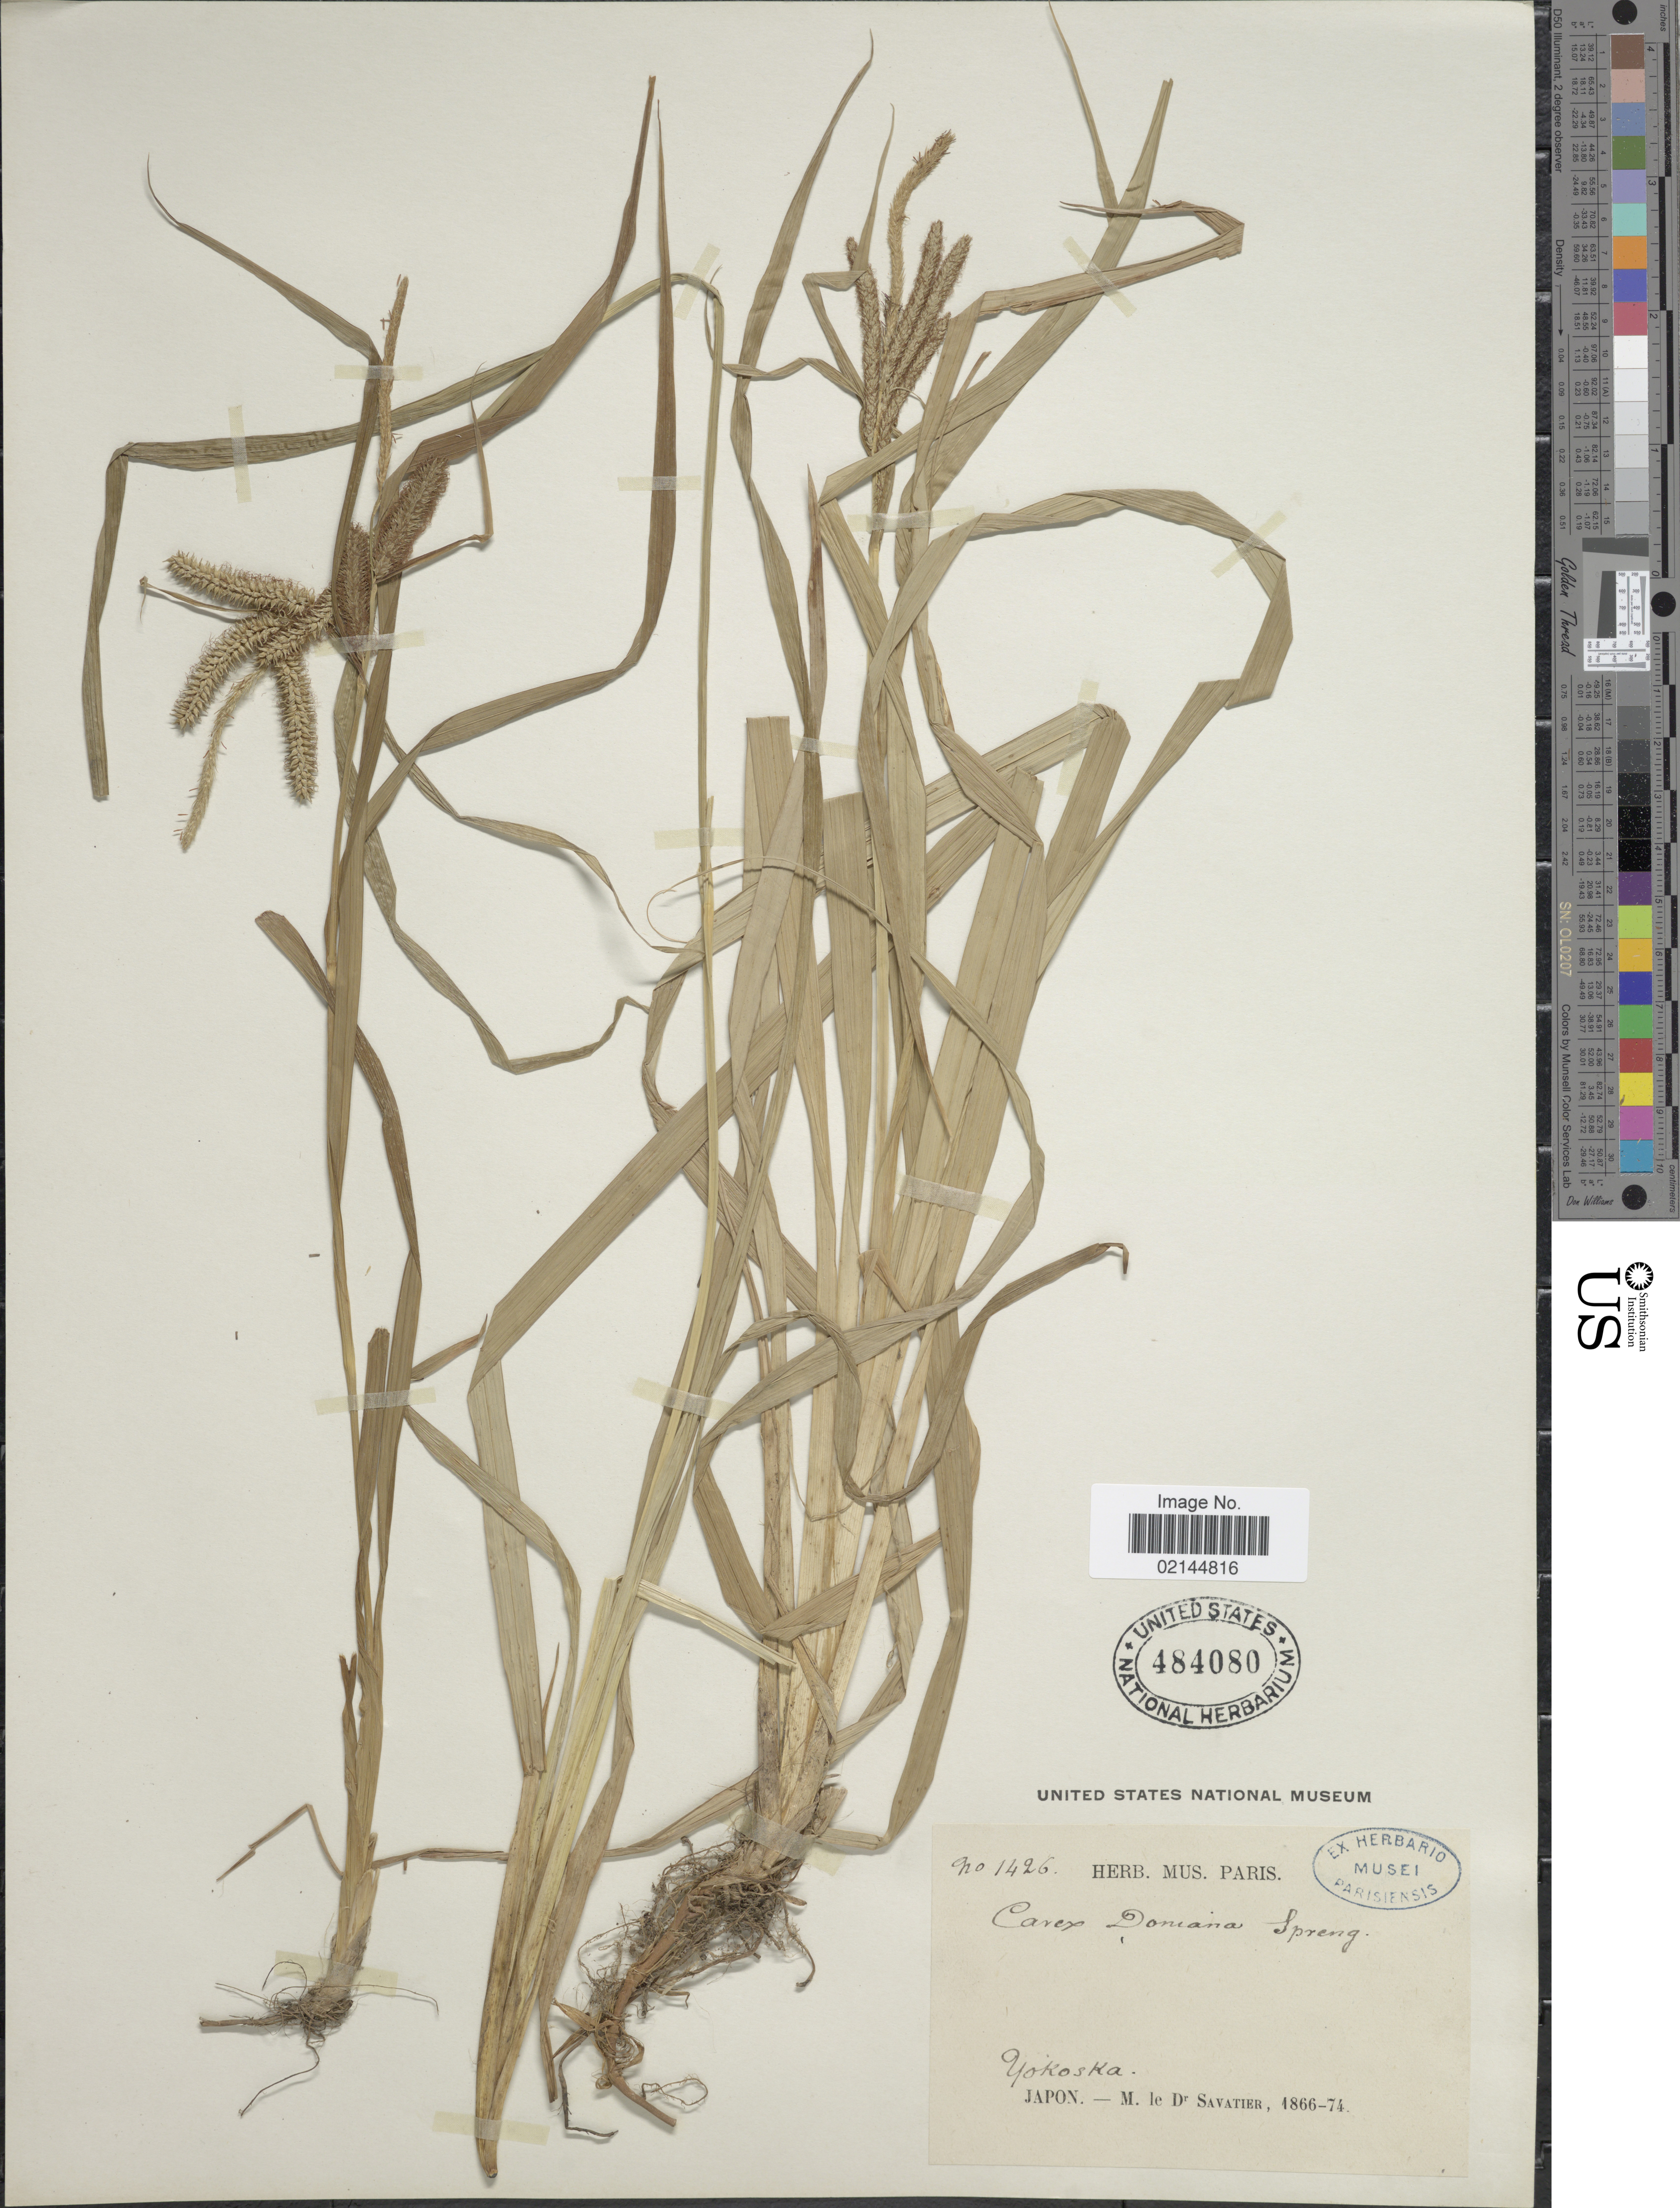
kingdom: Plantae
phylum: Tracheophyta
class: Liliopsida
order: Poales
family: Cyperaceae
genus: Carex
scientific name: Carex japonica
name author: Thunb.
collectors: Savatier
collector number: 1426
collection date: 1866/1874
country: Japan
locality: Yokoska. Japon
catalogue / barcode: US 484080